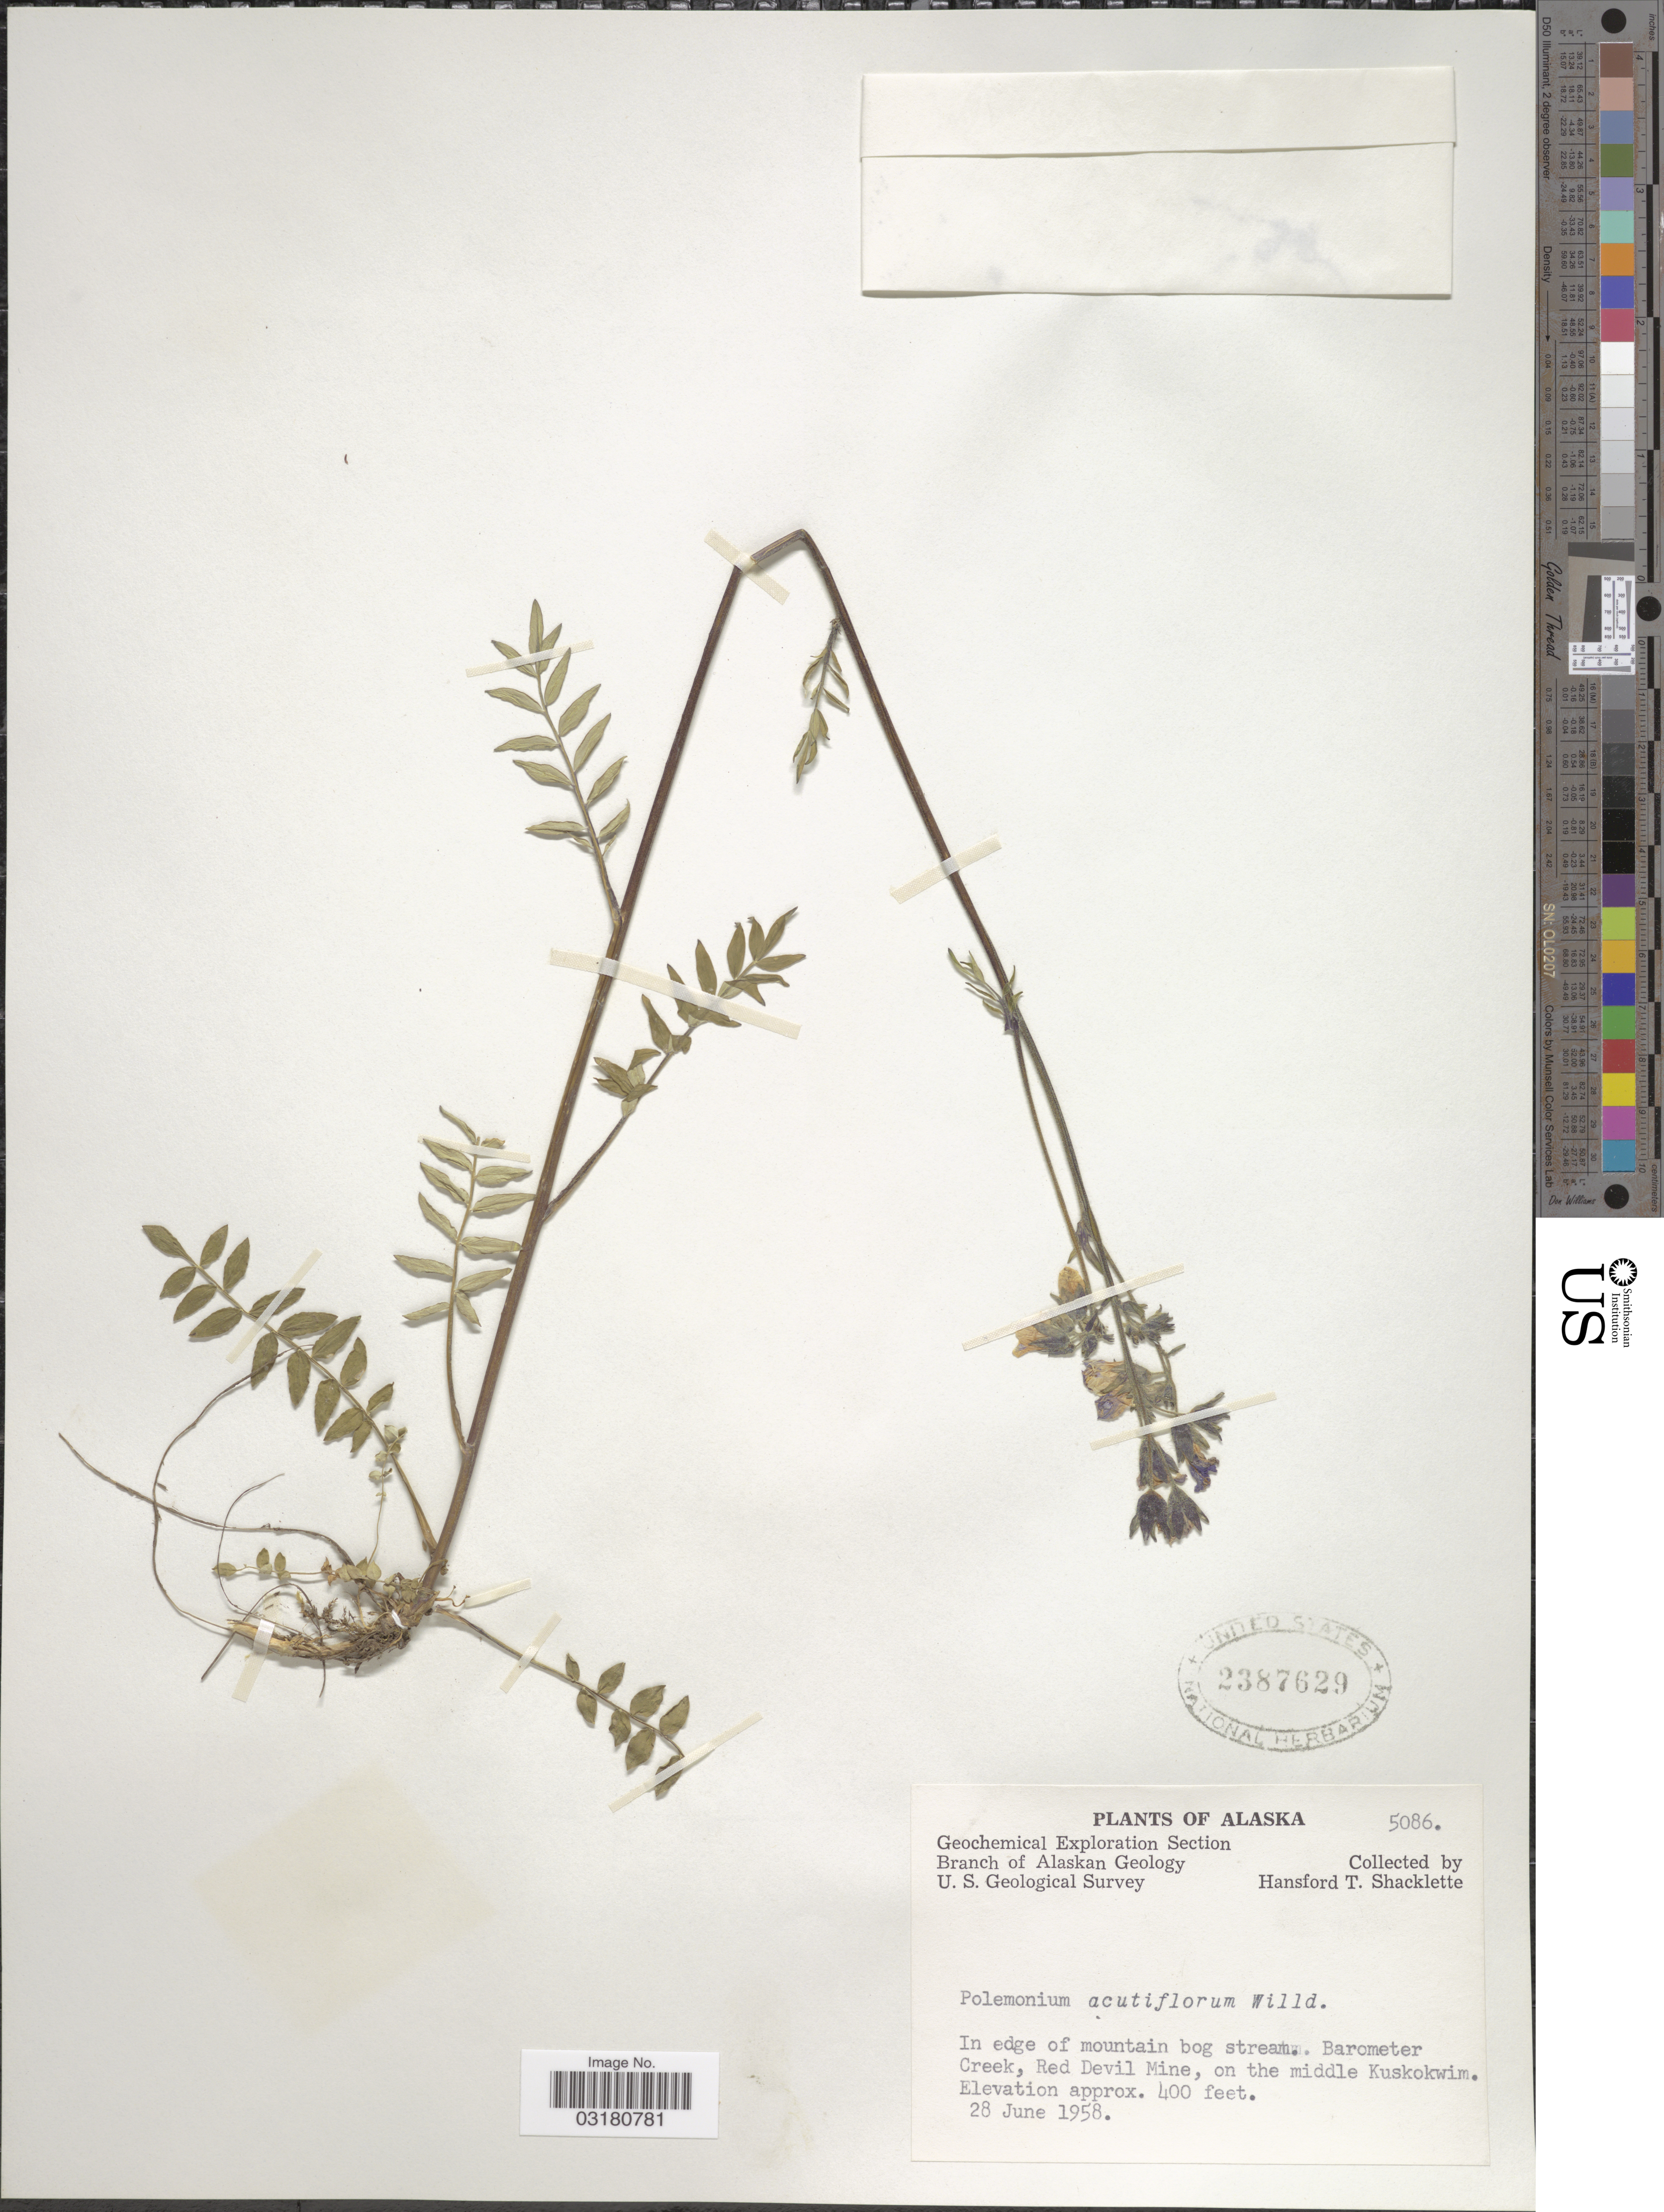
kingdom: Plantae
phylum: Tracheophyta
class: Magnoliopsida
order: Ericales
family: Polemoniaceae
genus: Polemonium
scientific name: Polemonium acutiflorum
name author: Willd. ex Roem. & Schult.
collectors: H. Shacklette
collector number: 5086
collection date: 1958-06-28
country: United States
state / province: Alaska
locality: Barometer Creek, Red Devil Mine, on the middle Kuskokwim.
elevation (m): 122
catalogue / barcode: US 2387629